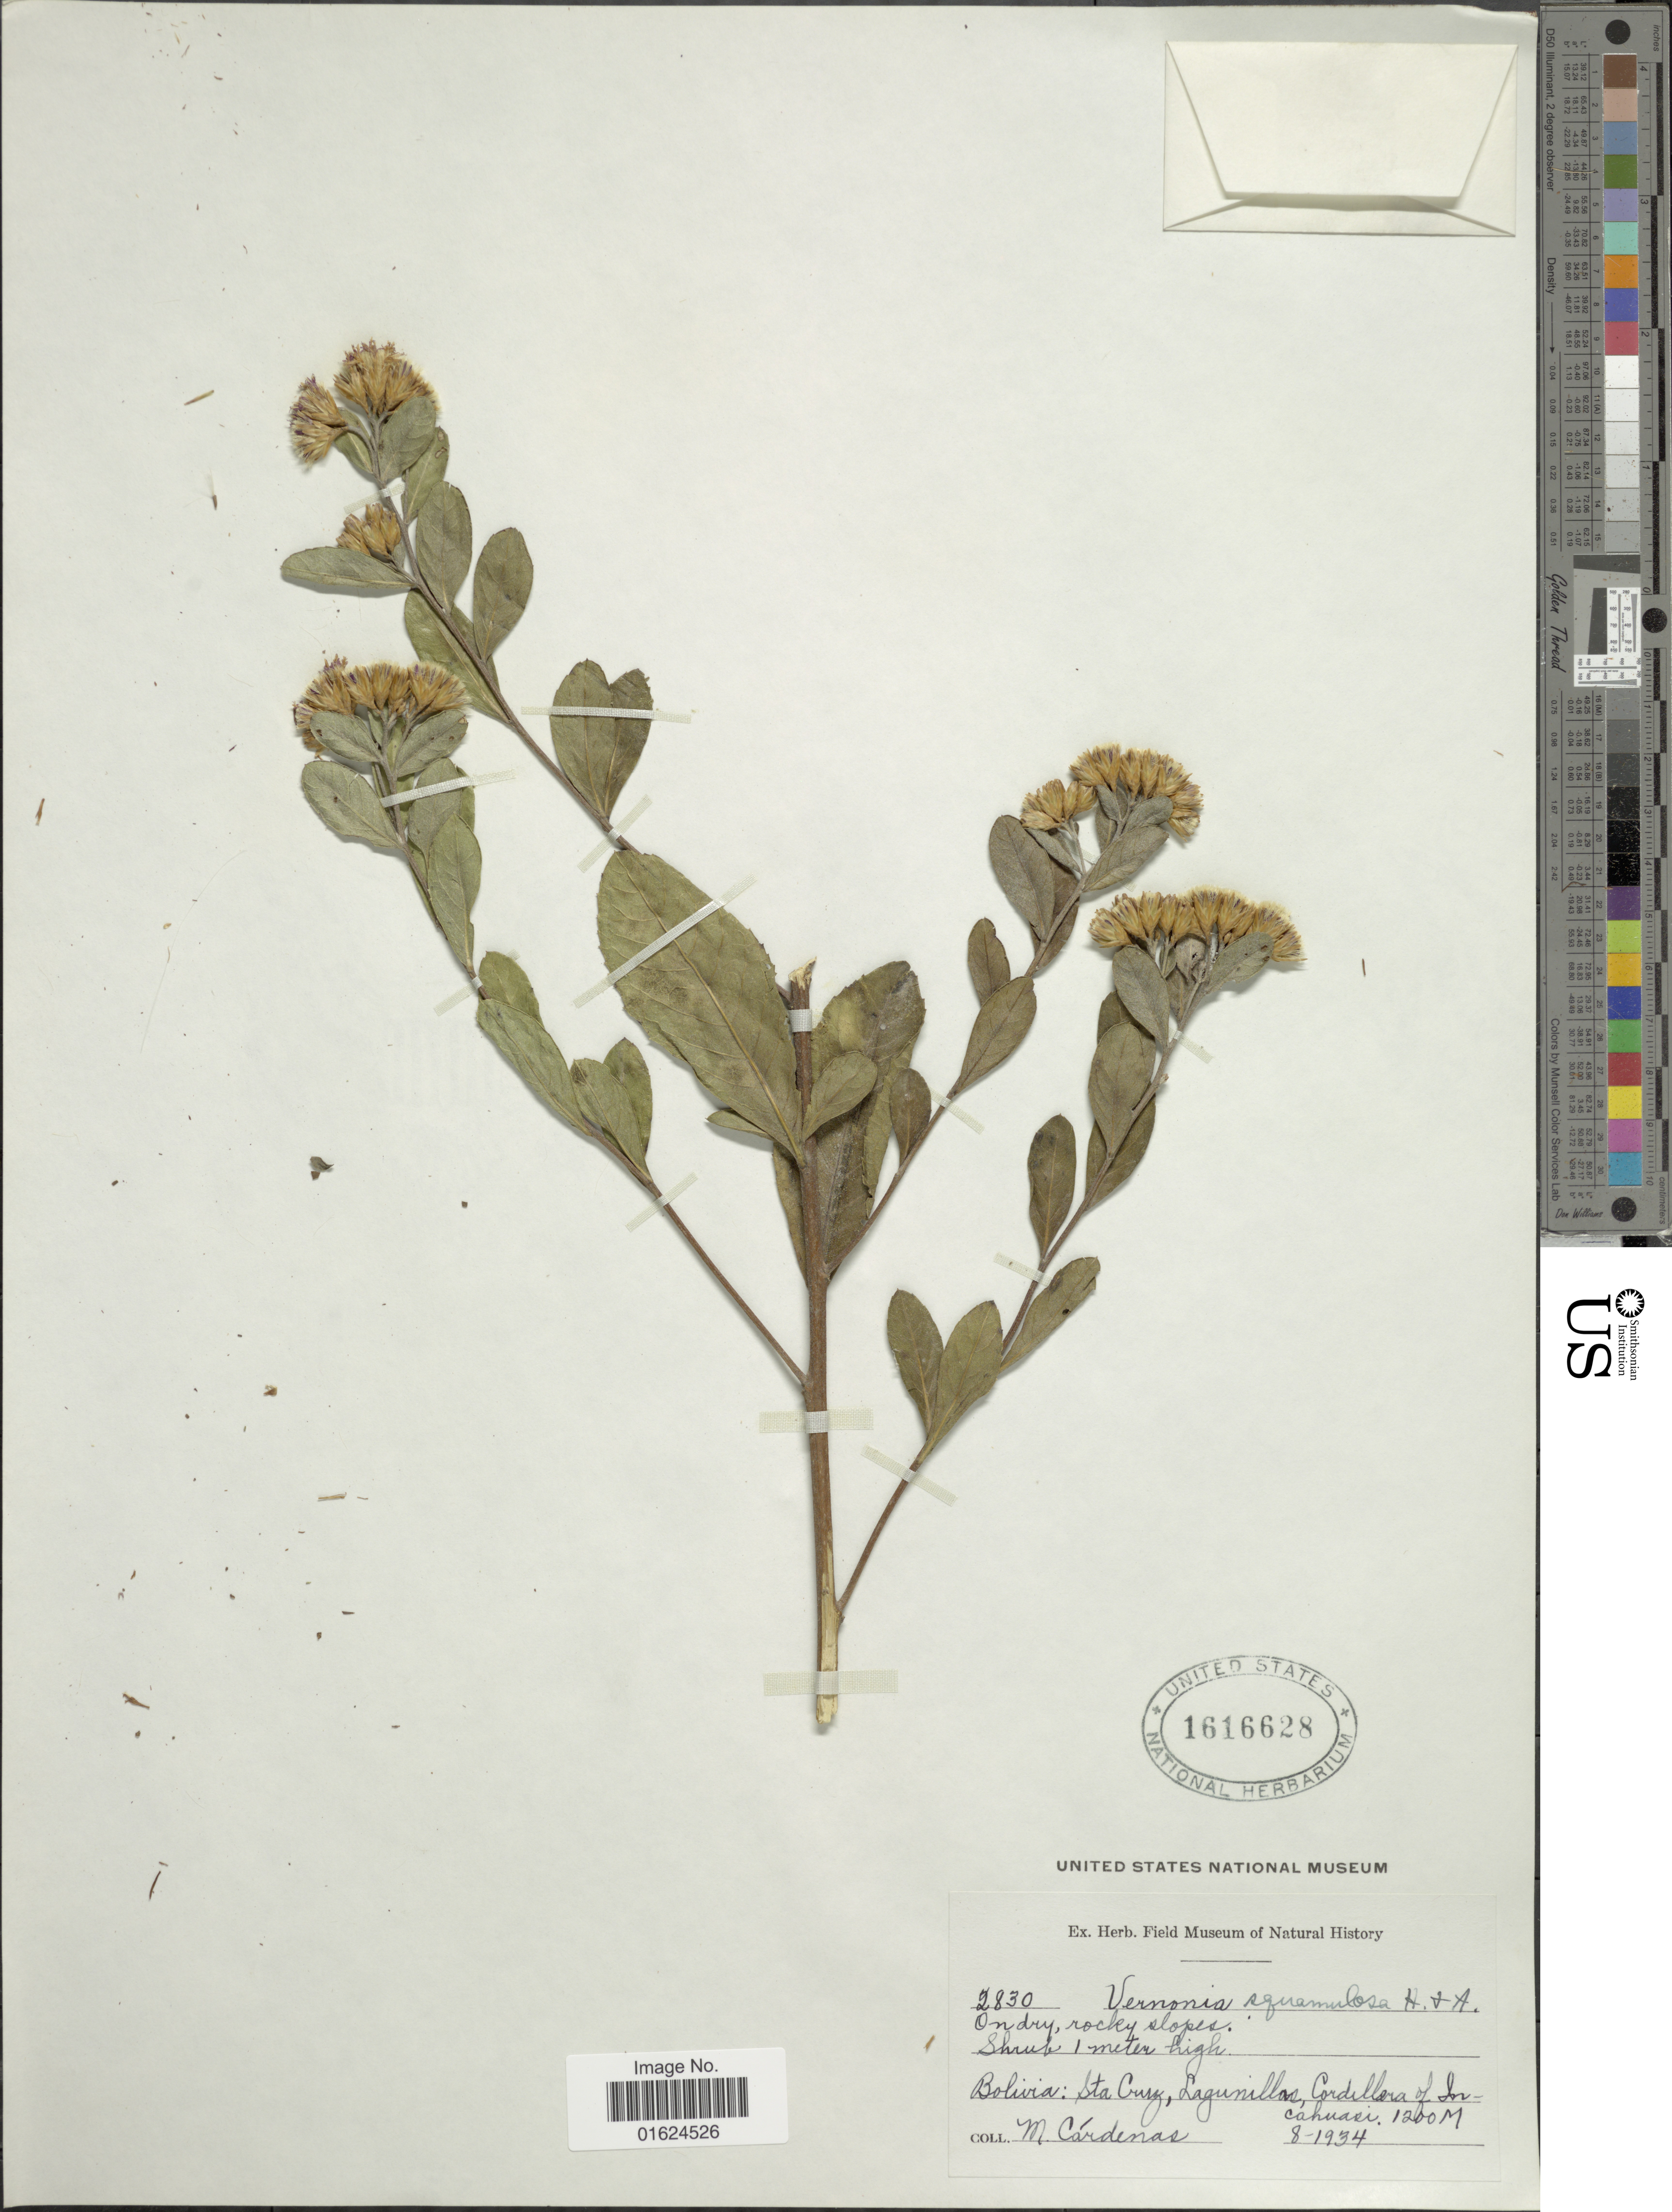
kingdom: Plantae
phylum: Tracheophyta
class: Magnoliopsida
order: Asterales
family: Asteraceae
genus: Vernonanthura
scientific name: Vernonanthura squamulosa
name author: (Hook. & Arn.) H. Rob.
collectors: M. Cárdenas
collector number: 2830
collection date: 1934-08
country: Bolivia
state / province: Santa Cruz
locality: Laguniilas, Cordillera of Incahuasi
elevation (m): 1200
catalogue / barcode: US 1616628